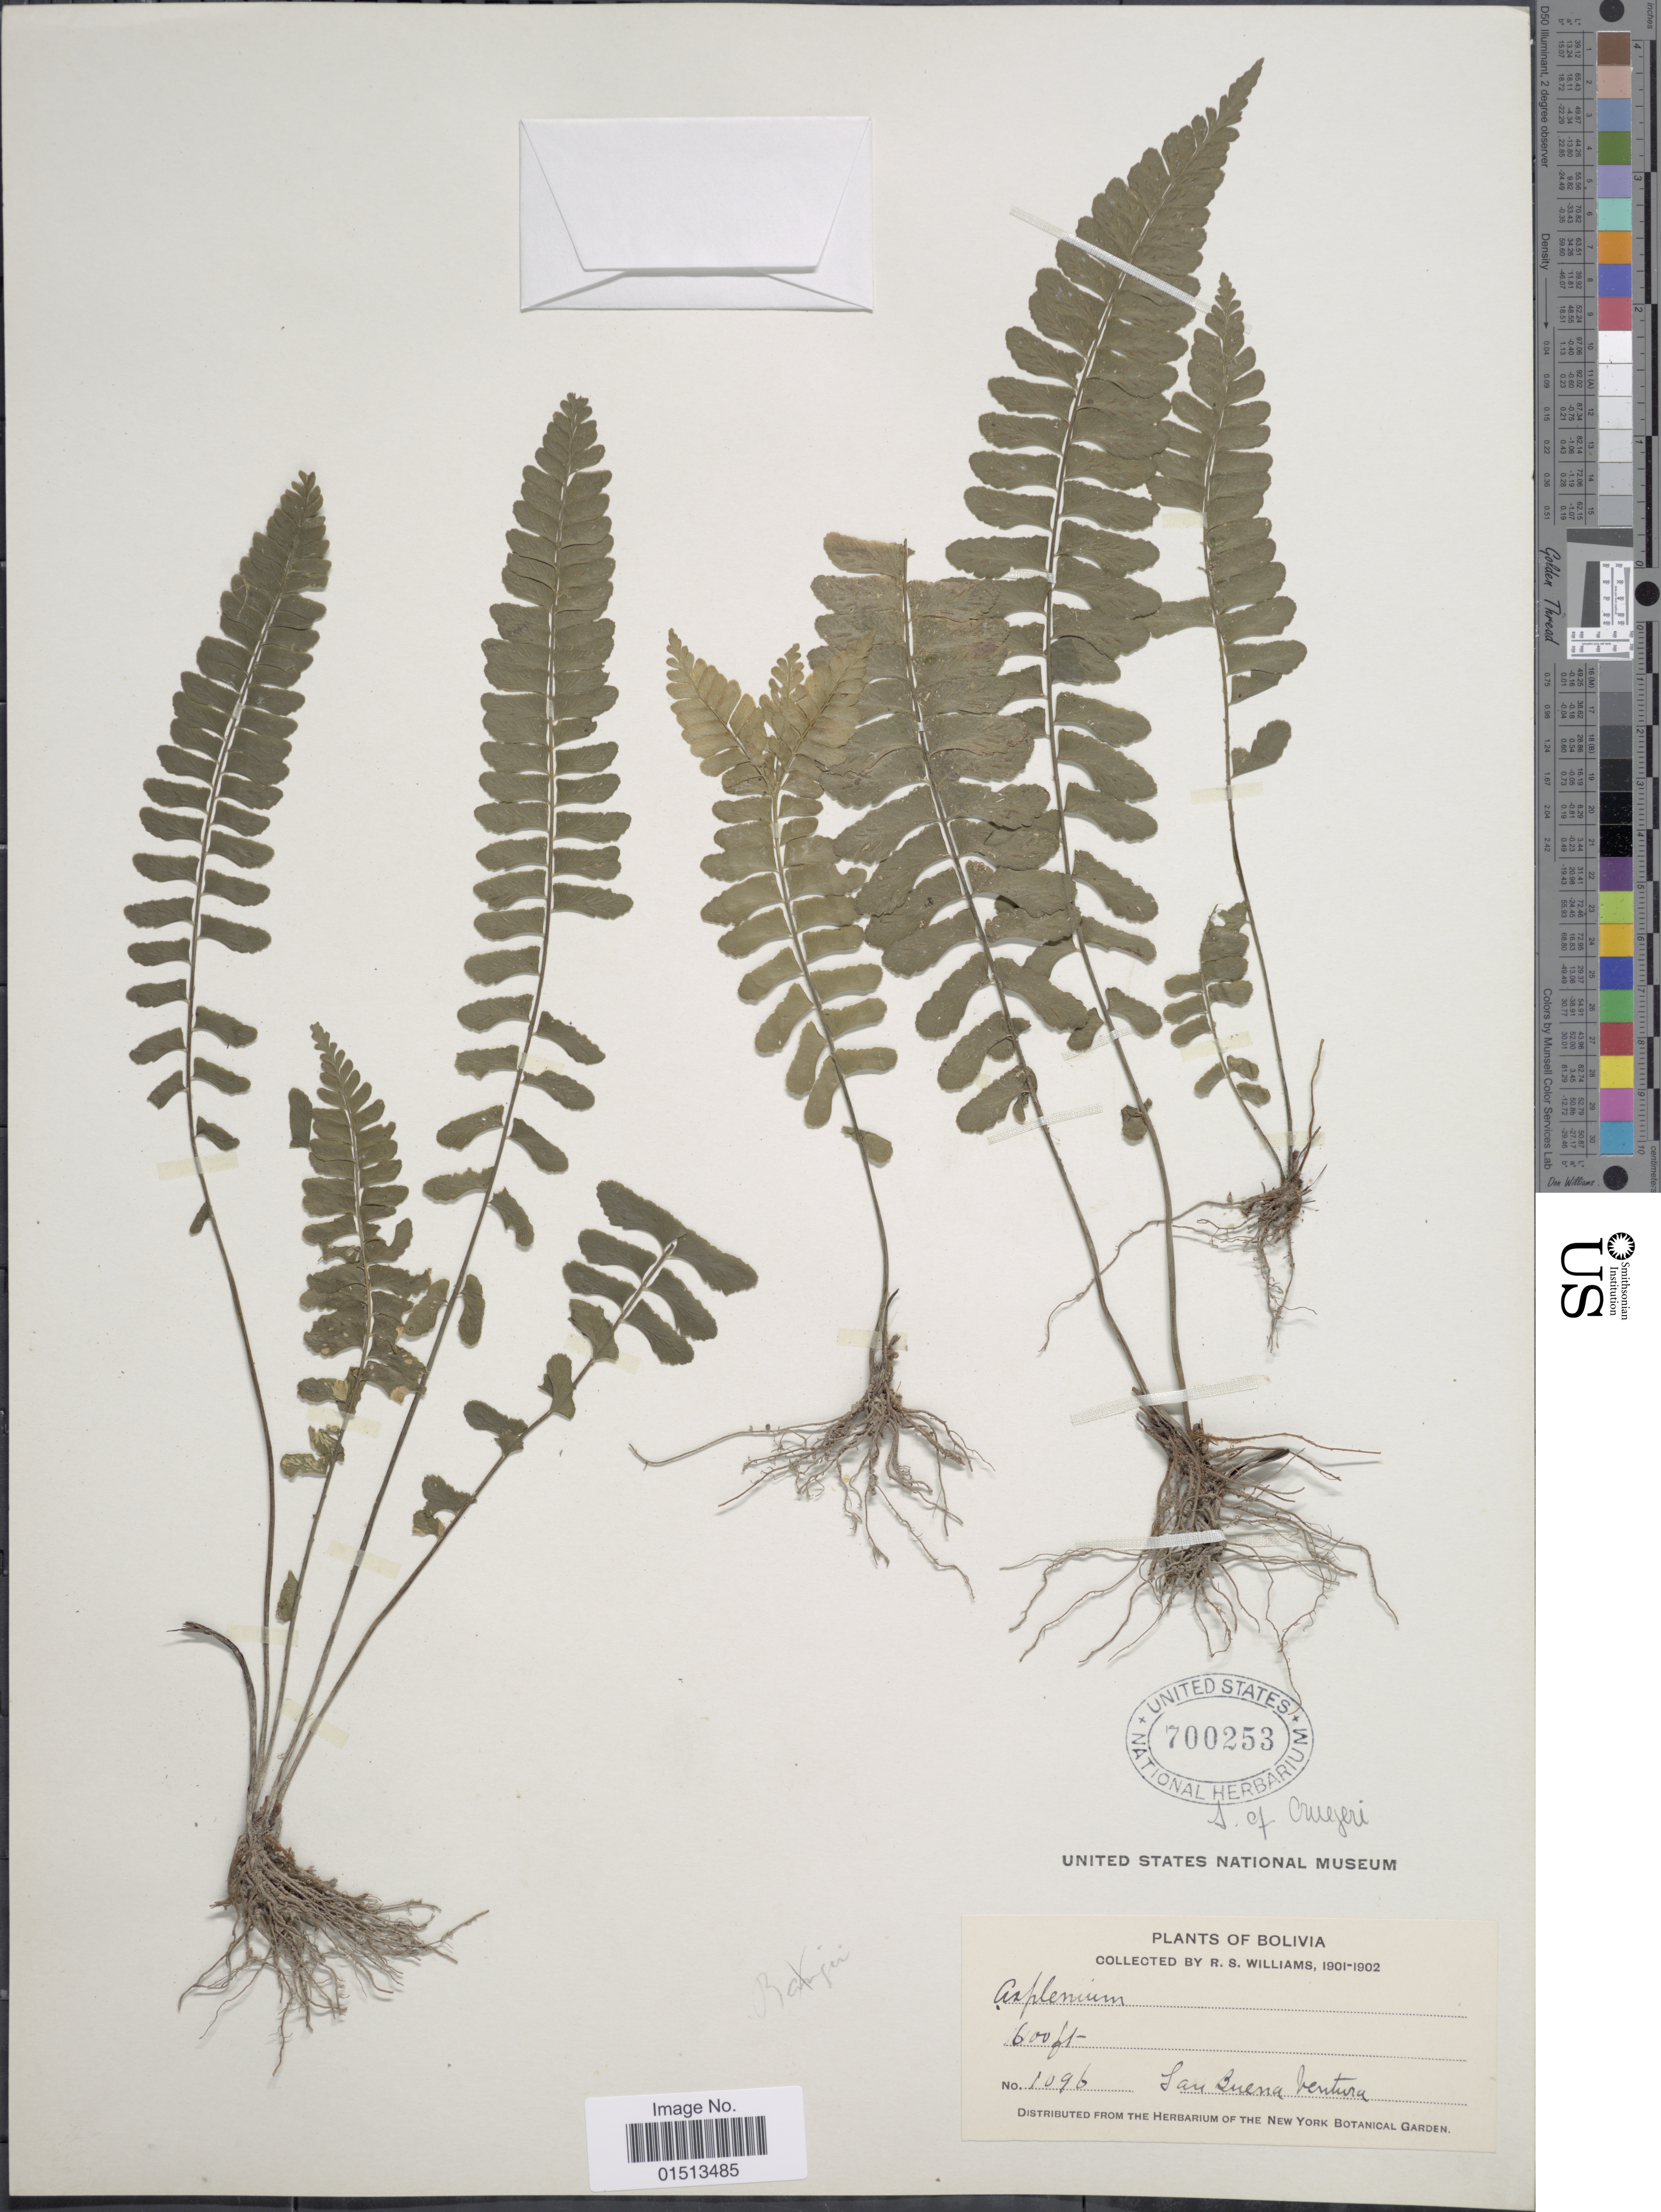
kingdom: Plantae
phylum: Tracheophyta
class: Polypodiopsida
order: Polypodiales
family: Aspleniaceae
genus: Asplenium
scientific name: Asplenium sp.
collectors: R. S. Williams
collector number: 1096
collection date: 1901-11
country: Bolivia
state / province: La Paz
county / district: Iturralde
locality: San Buena Ventura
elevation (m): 183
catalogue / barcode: US 700253